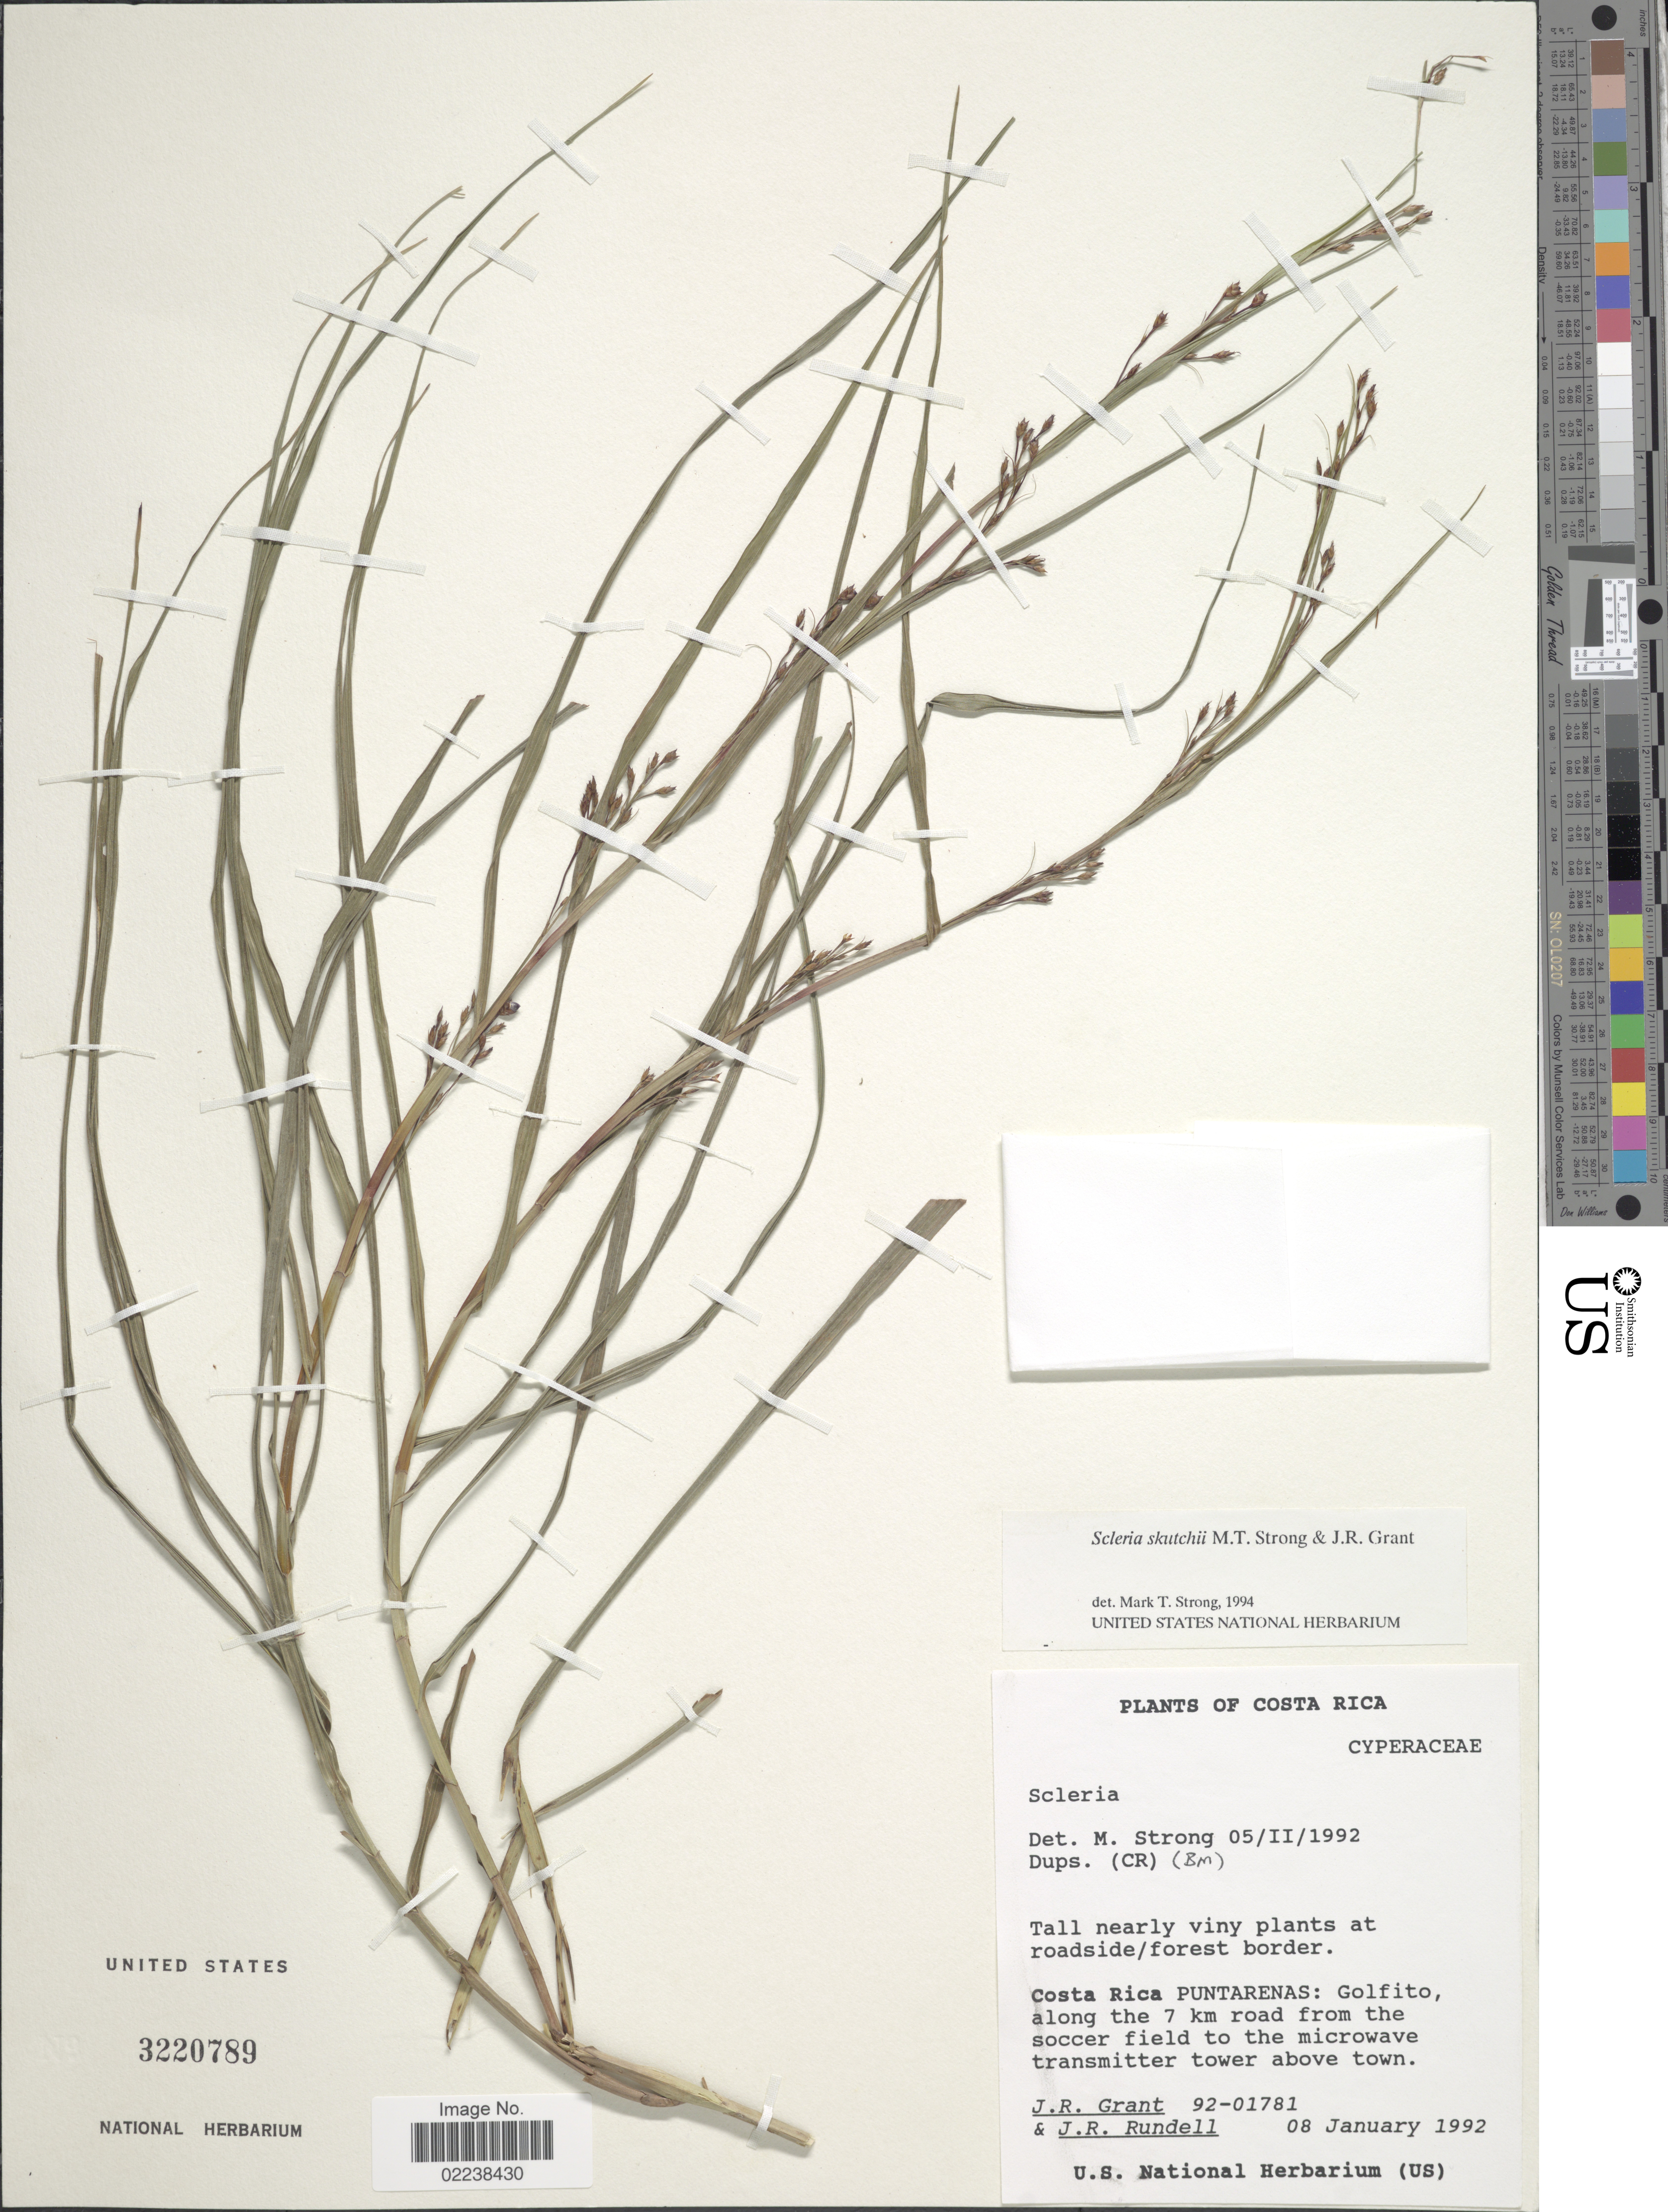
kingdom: Plantae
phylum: Tracheophyta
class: Liliopsida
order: Poales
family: Cyperaceae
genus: Scleria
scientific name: Scleria skutchii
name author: M.T. Strong & J.R. Grant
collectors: J. Grant & J. R. Rundell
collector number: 92-01781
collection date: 1992-01-08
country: Costa Rica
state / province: Puntarenas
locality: Costa Rica Puntarenas: Golfito, along the 7 km road from the soccer field to the microwave transmitter tower above town.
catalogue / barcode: US 3220789